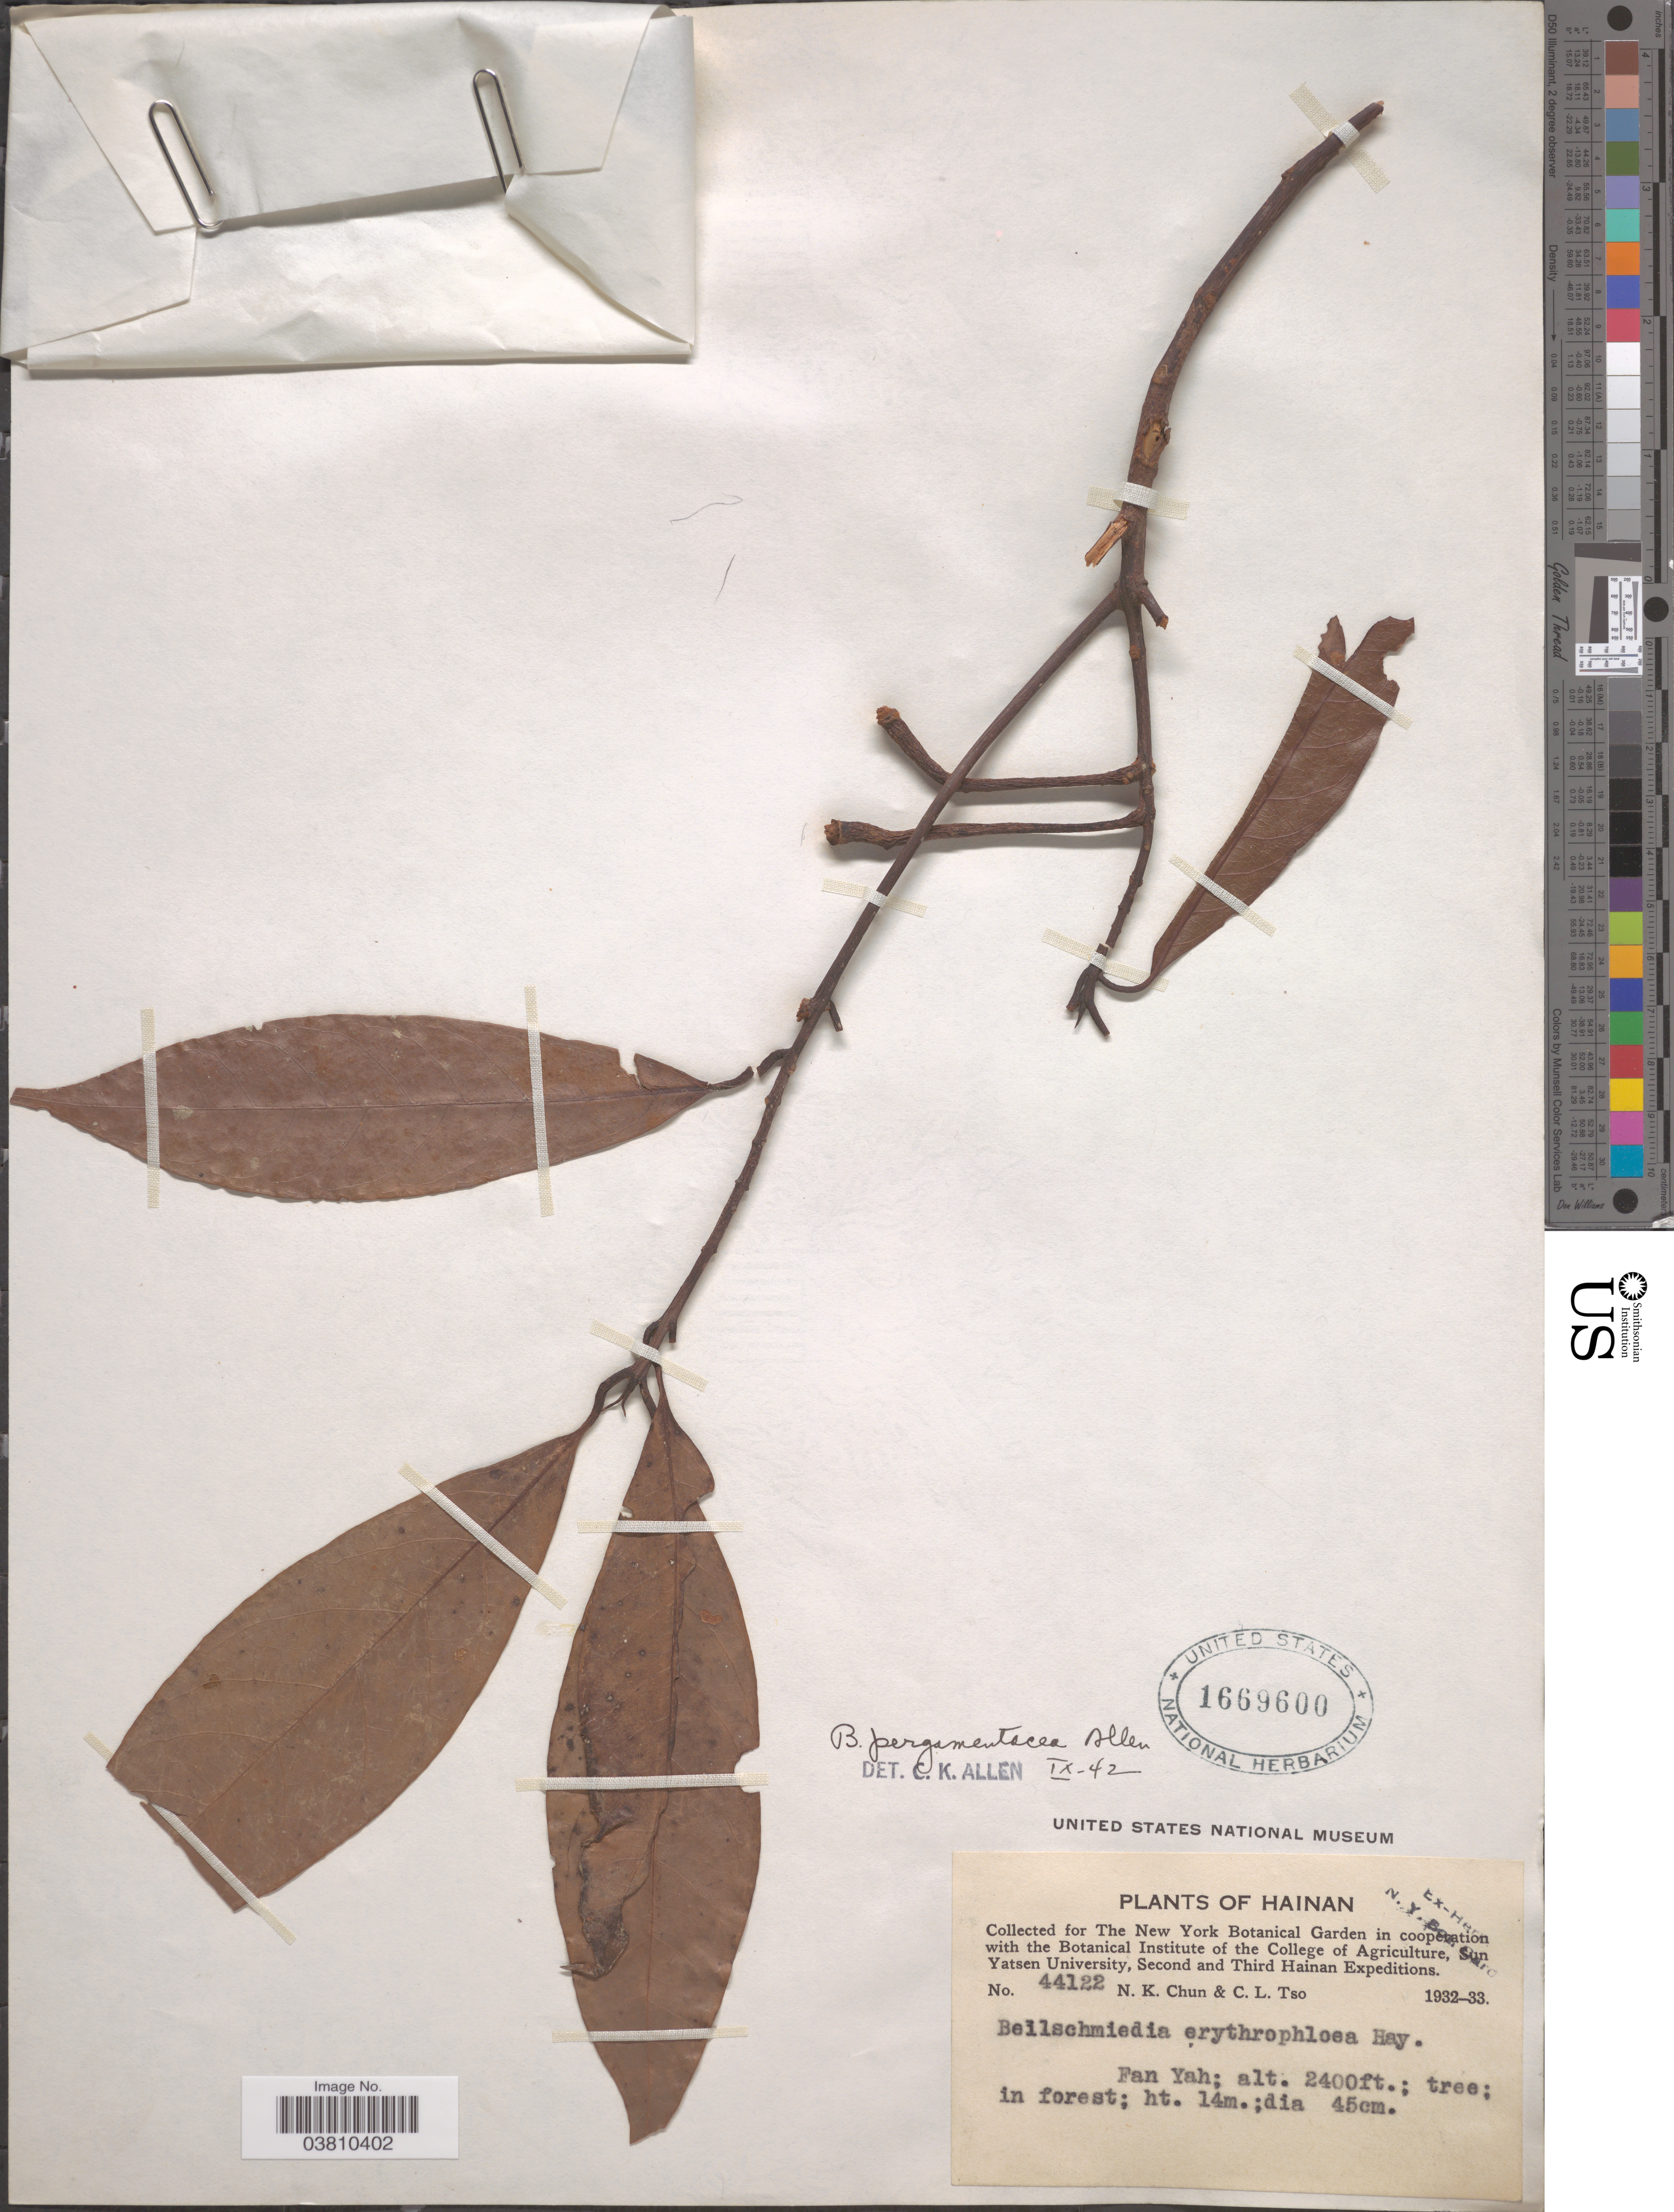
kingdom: Plantae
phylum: Tracheophyta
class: Magnoliopsida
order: Laurales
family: Lauraceae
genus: Beilschmiedia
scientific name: Beilschmiedia pergamentacea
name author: C.K. Allen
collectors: N. K. Chun & C. Tso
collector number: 44122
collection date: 1932/1933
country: China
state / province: Hainan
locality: Fan Yah.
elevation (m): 732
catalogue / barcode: US 1669600